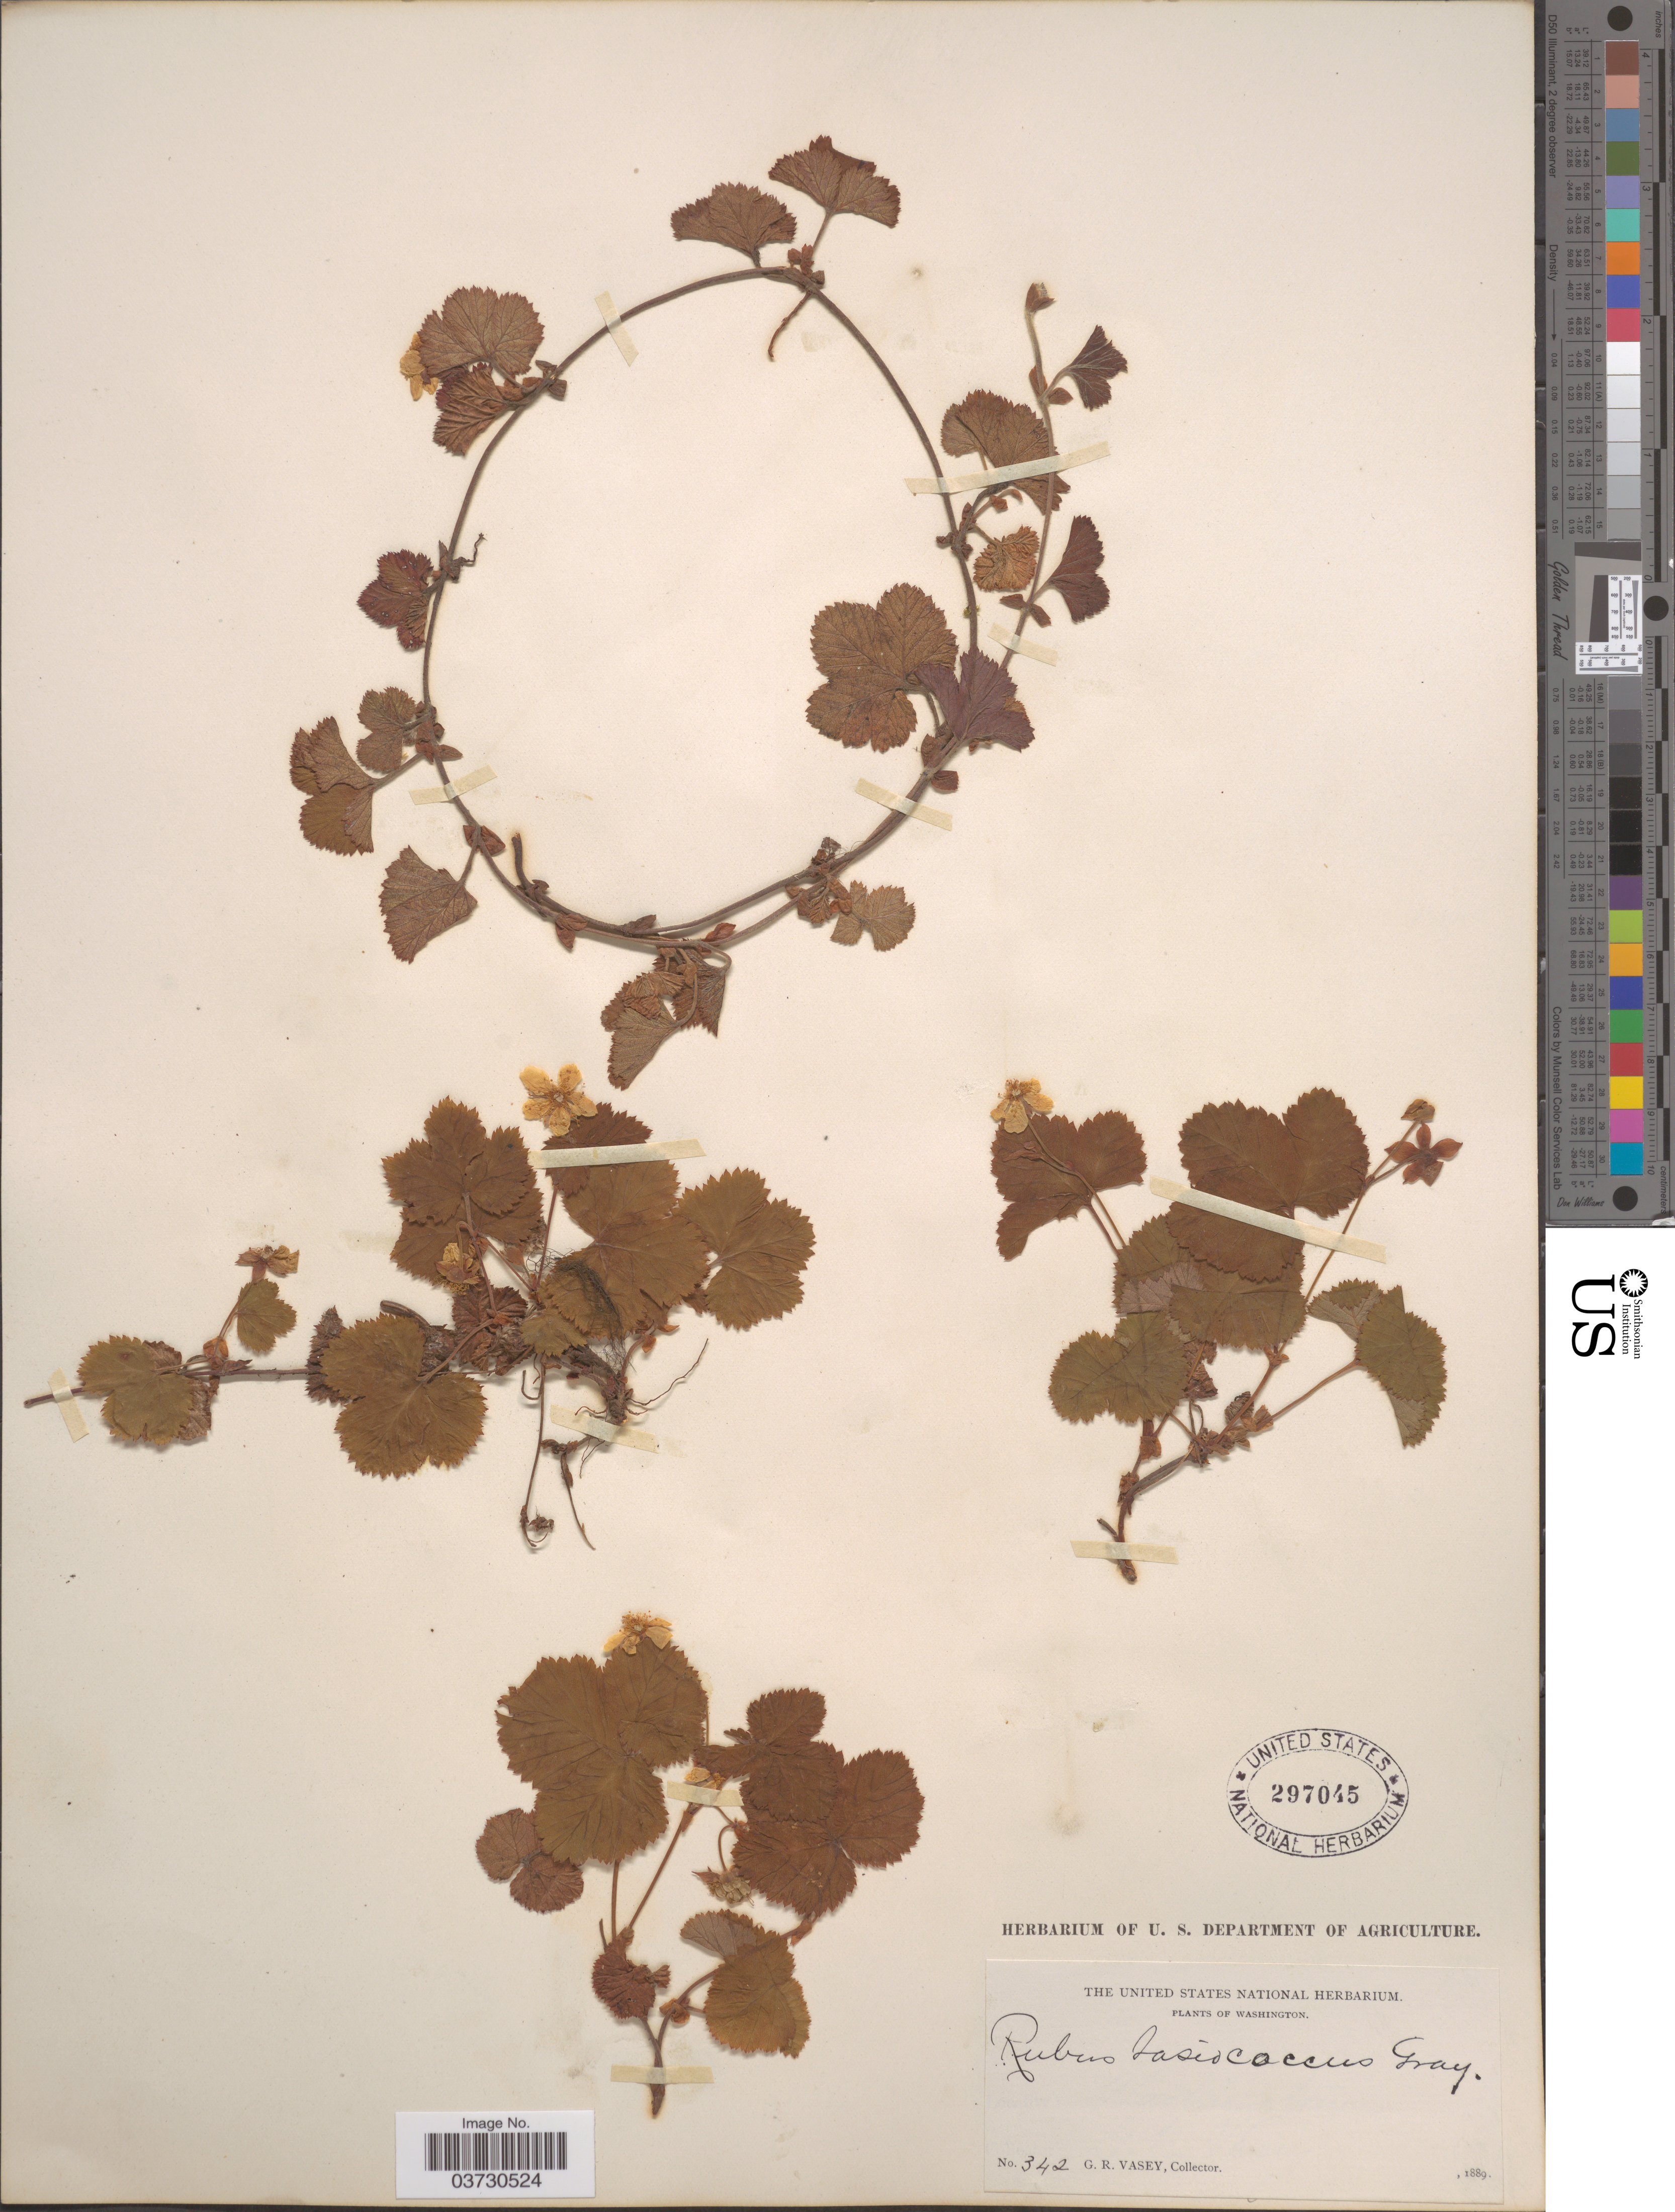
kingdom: Plantae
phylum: Tracheophyta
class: Magnoliopsida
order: Rosales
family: Rosaceae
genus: Rubus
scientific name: Rubus lasiococcus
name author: A. Gray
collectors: G. R. Vasey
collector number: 342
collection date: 1889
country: United States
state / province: Washington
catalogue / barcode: US 297045